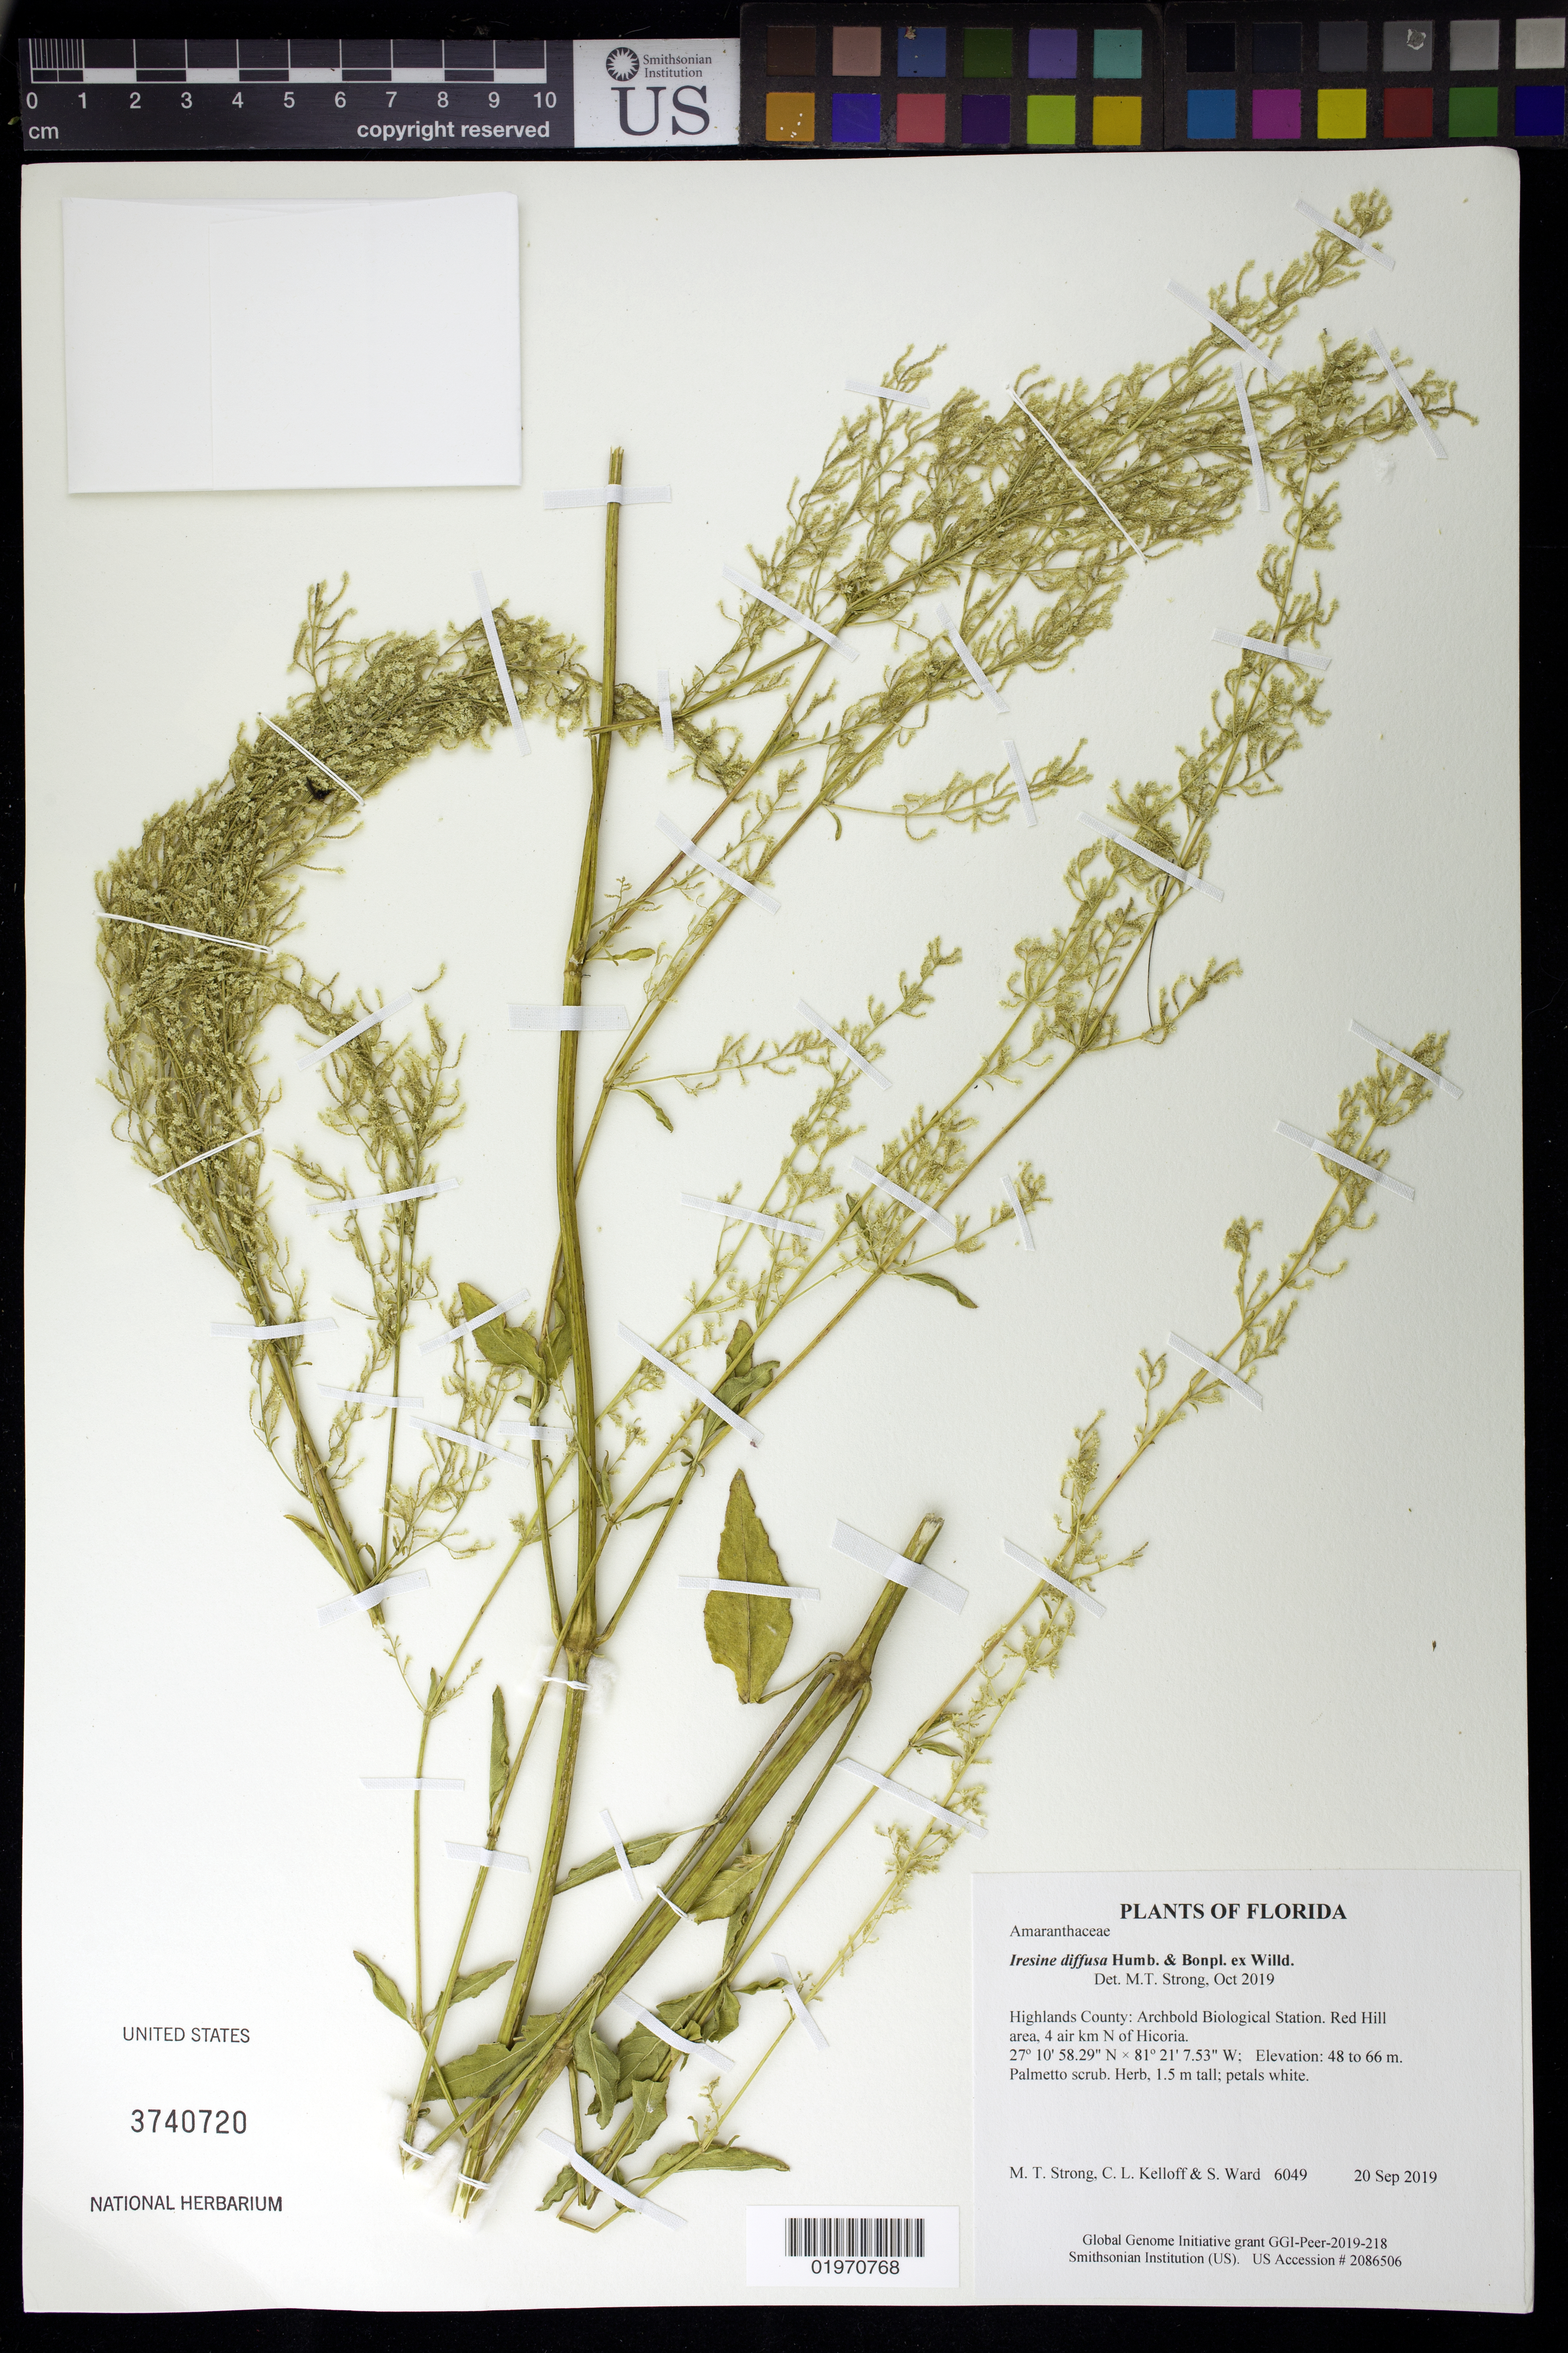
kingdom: Plantae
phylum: Tracheophyta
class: Magnoliopsida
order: Caryophyllales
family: Amaranthaceae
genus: Iresine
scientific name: Iresine diffusa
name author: Humb. & Bonpl. ex Willd.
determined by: Strong, Mark T., (BOT), Smithsonian Institution - National Museum of Natural History (UNITED STATES)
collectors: M. T. Strong, C. L. Kelloff & S. Ward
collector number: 6049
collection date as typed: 20 Sep 2019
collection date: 2019-09-20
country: United States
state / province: Florida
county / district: Highlands County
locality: Archbold Biological Station. Red Hill area, 4 air km N of Hicoria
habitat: Palmetto scrub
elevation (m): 48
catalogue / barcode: US 3740720